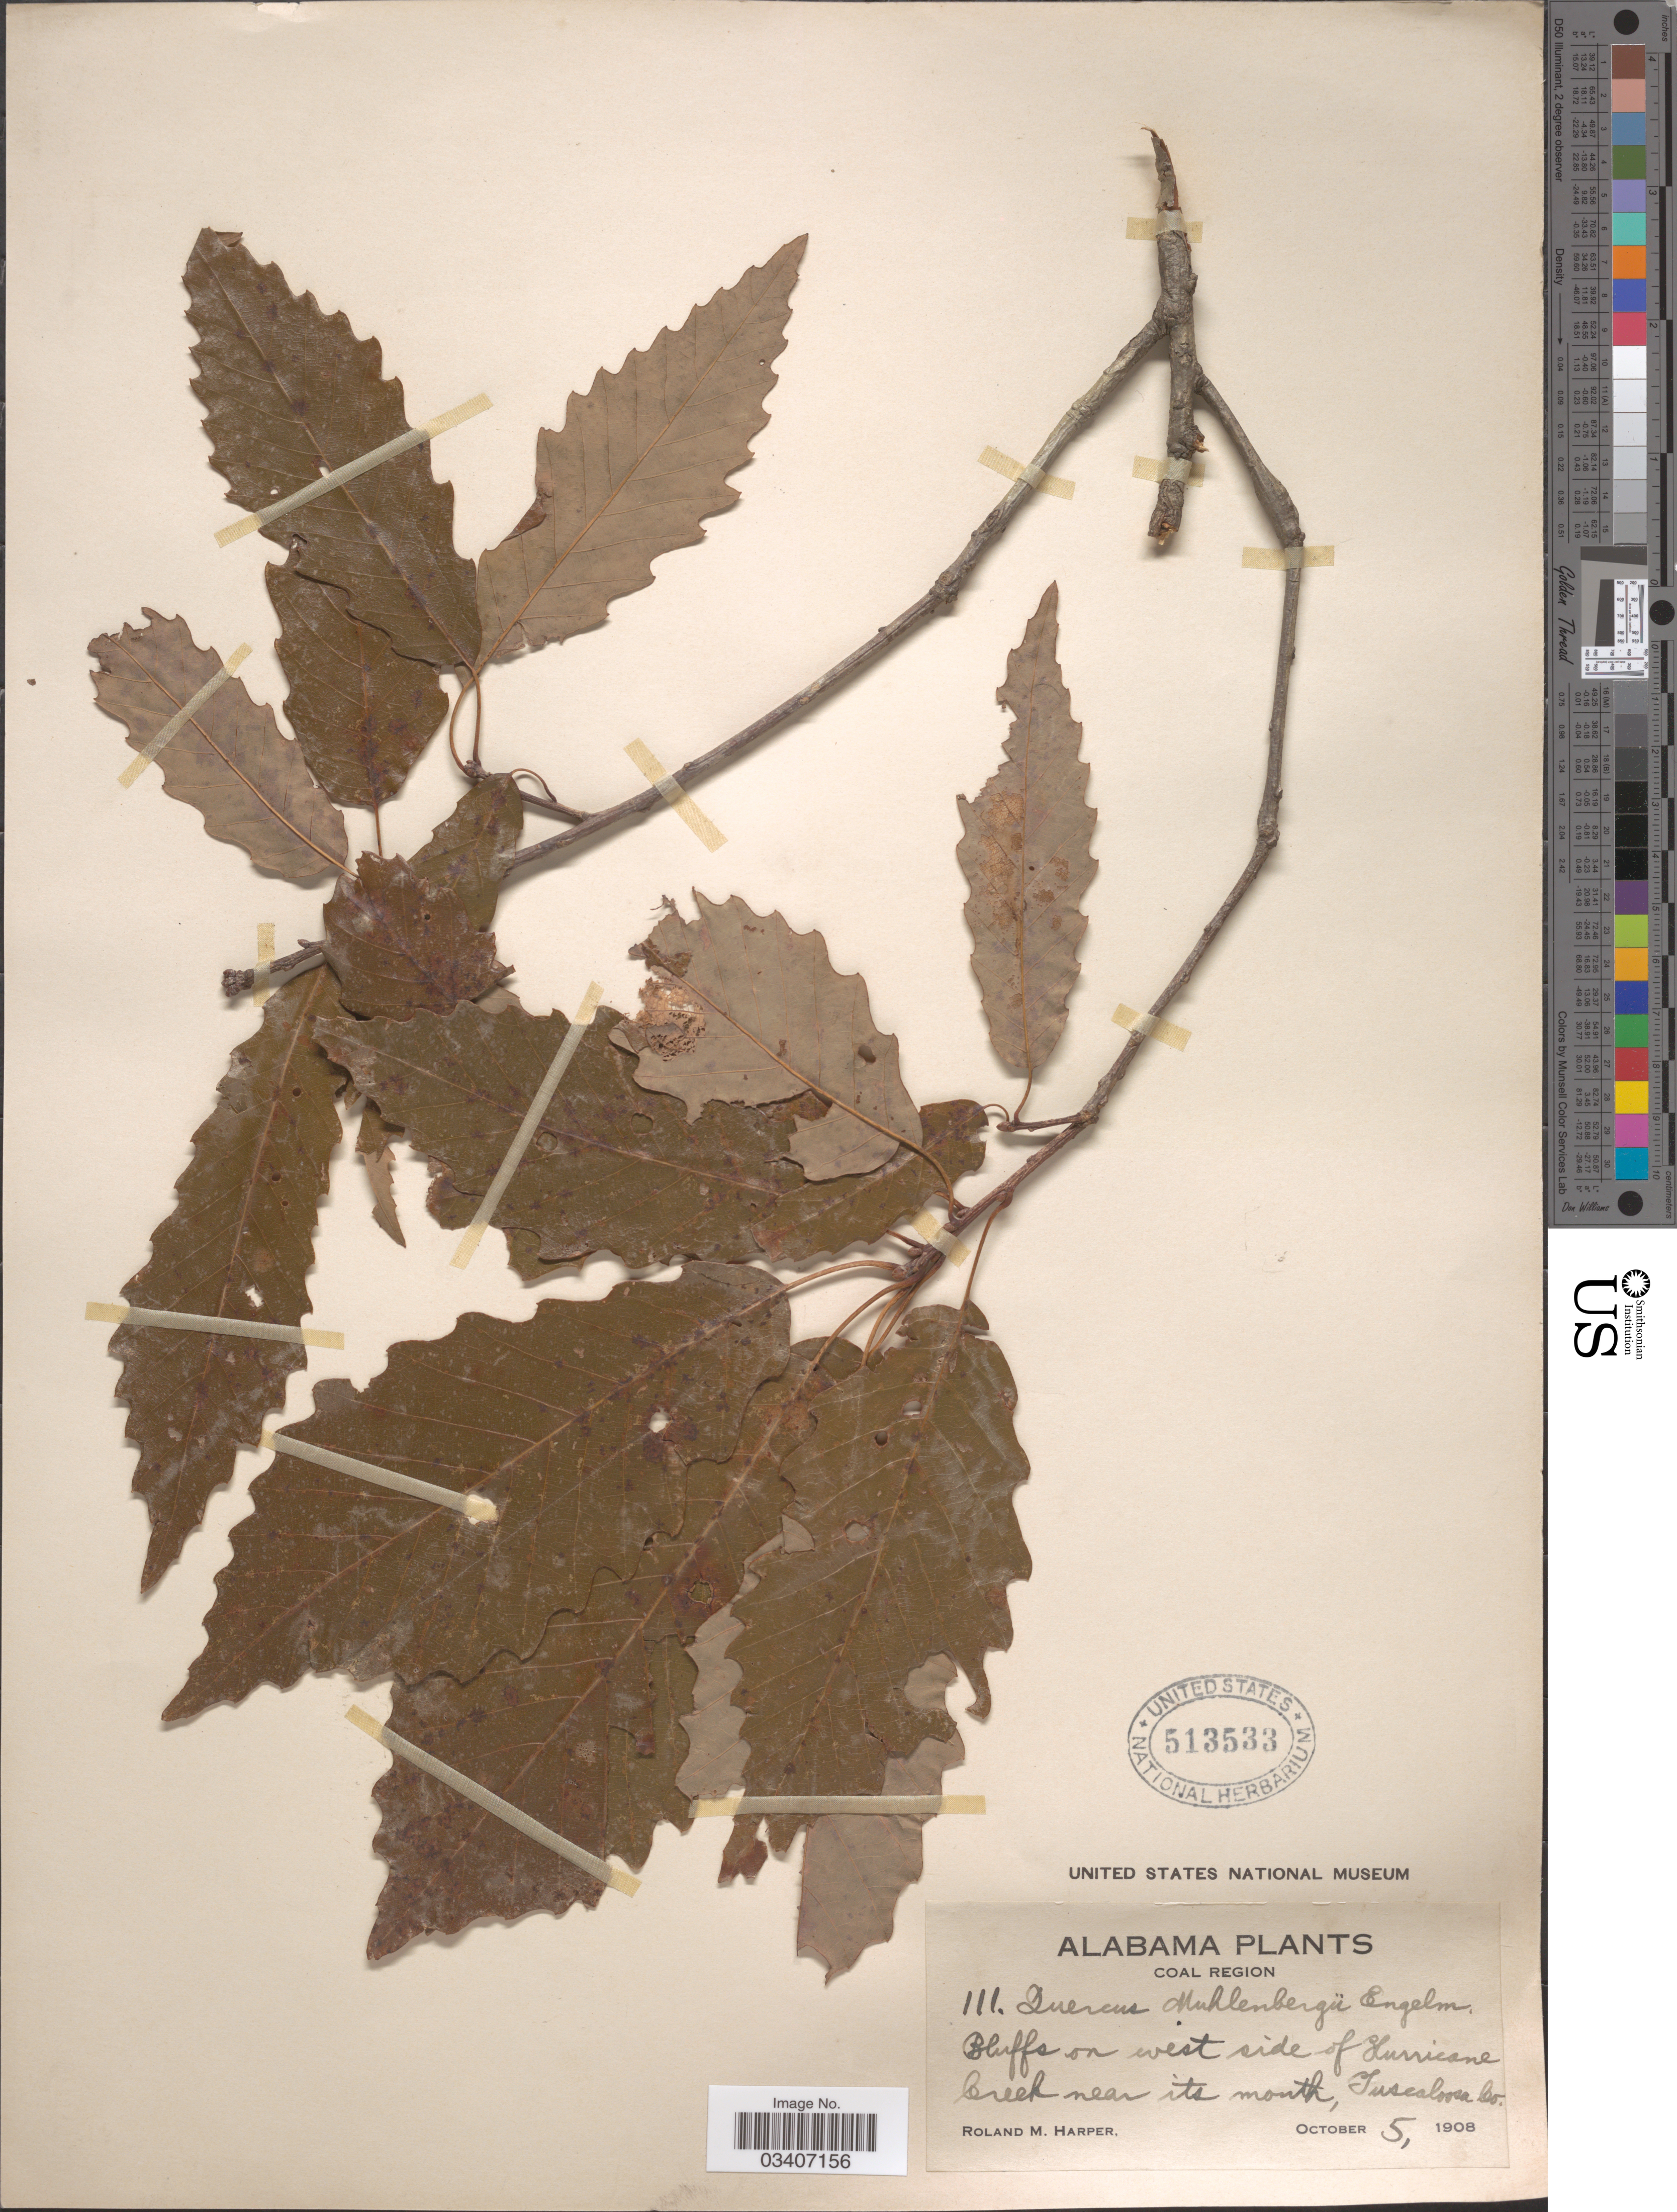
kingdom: Plantae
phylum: Tracheophyta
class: Magnoliopsida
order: Fagales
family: Fagaceae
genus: Quercus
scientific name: Quercus muehlenbergii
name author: Engelm.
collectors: R. M. Harper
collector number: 111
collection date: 1908-10-05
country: United States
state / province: Alabama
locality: Coal Region. Bluffs on west side of Hurricane Creek near its mouth, Tuscaloosa Co.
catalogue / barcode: US 513533